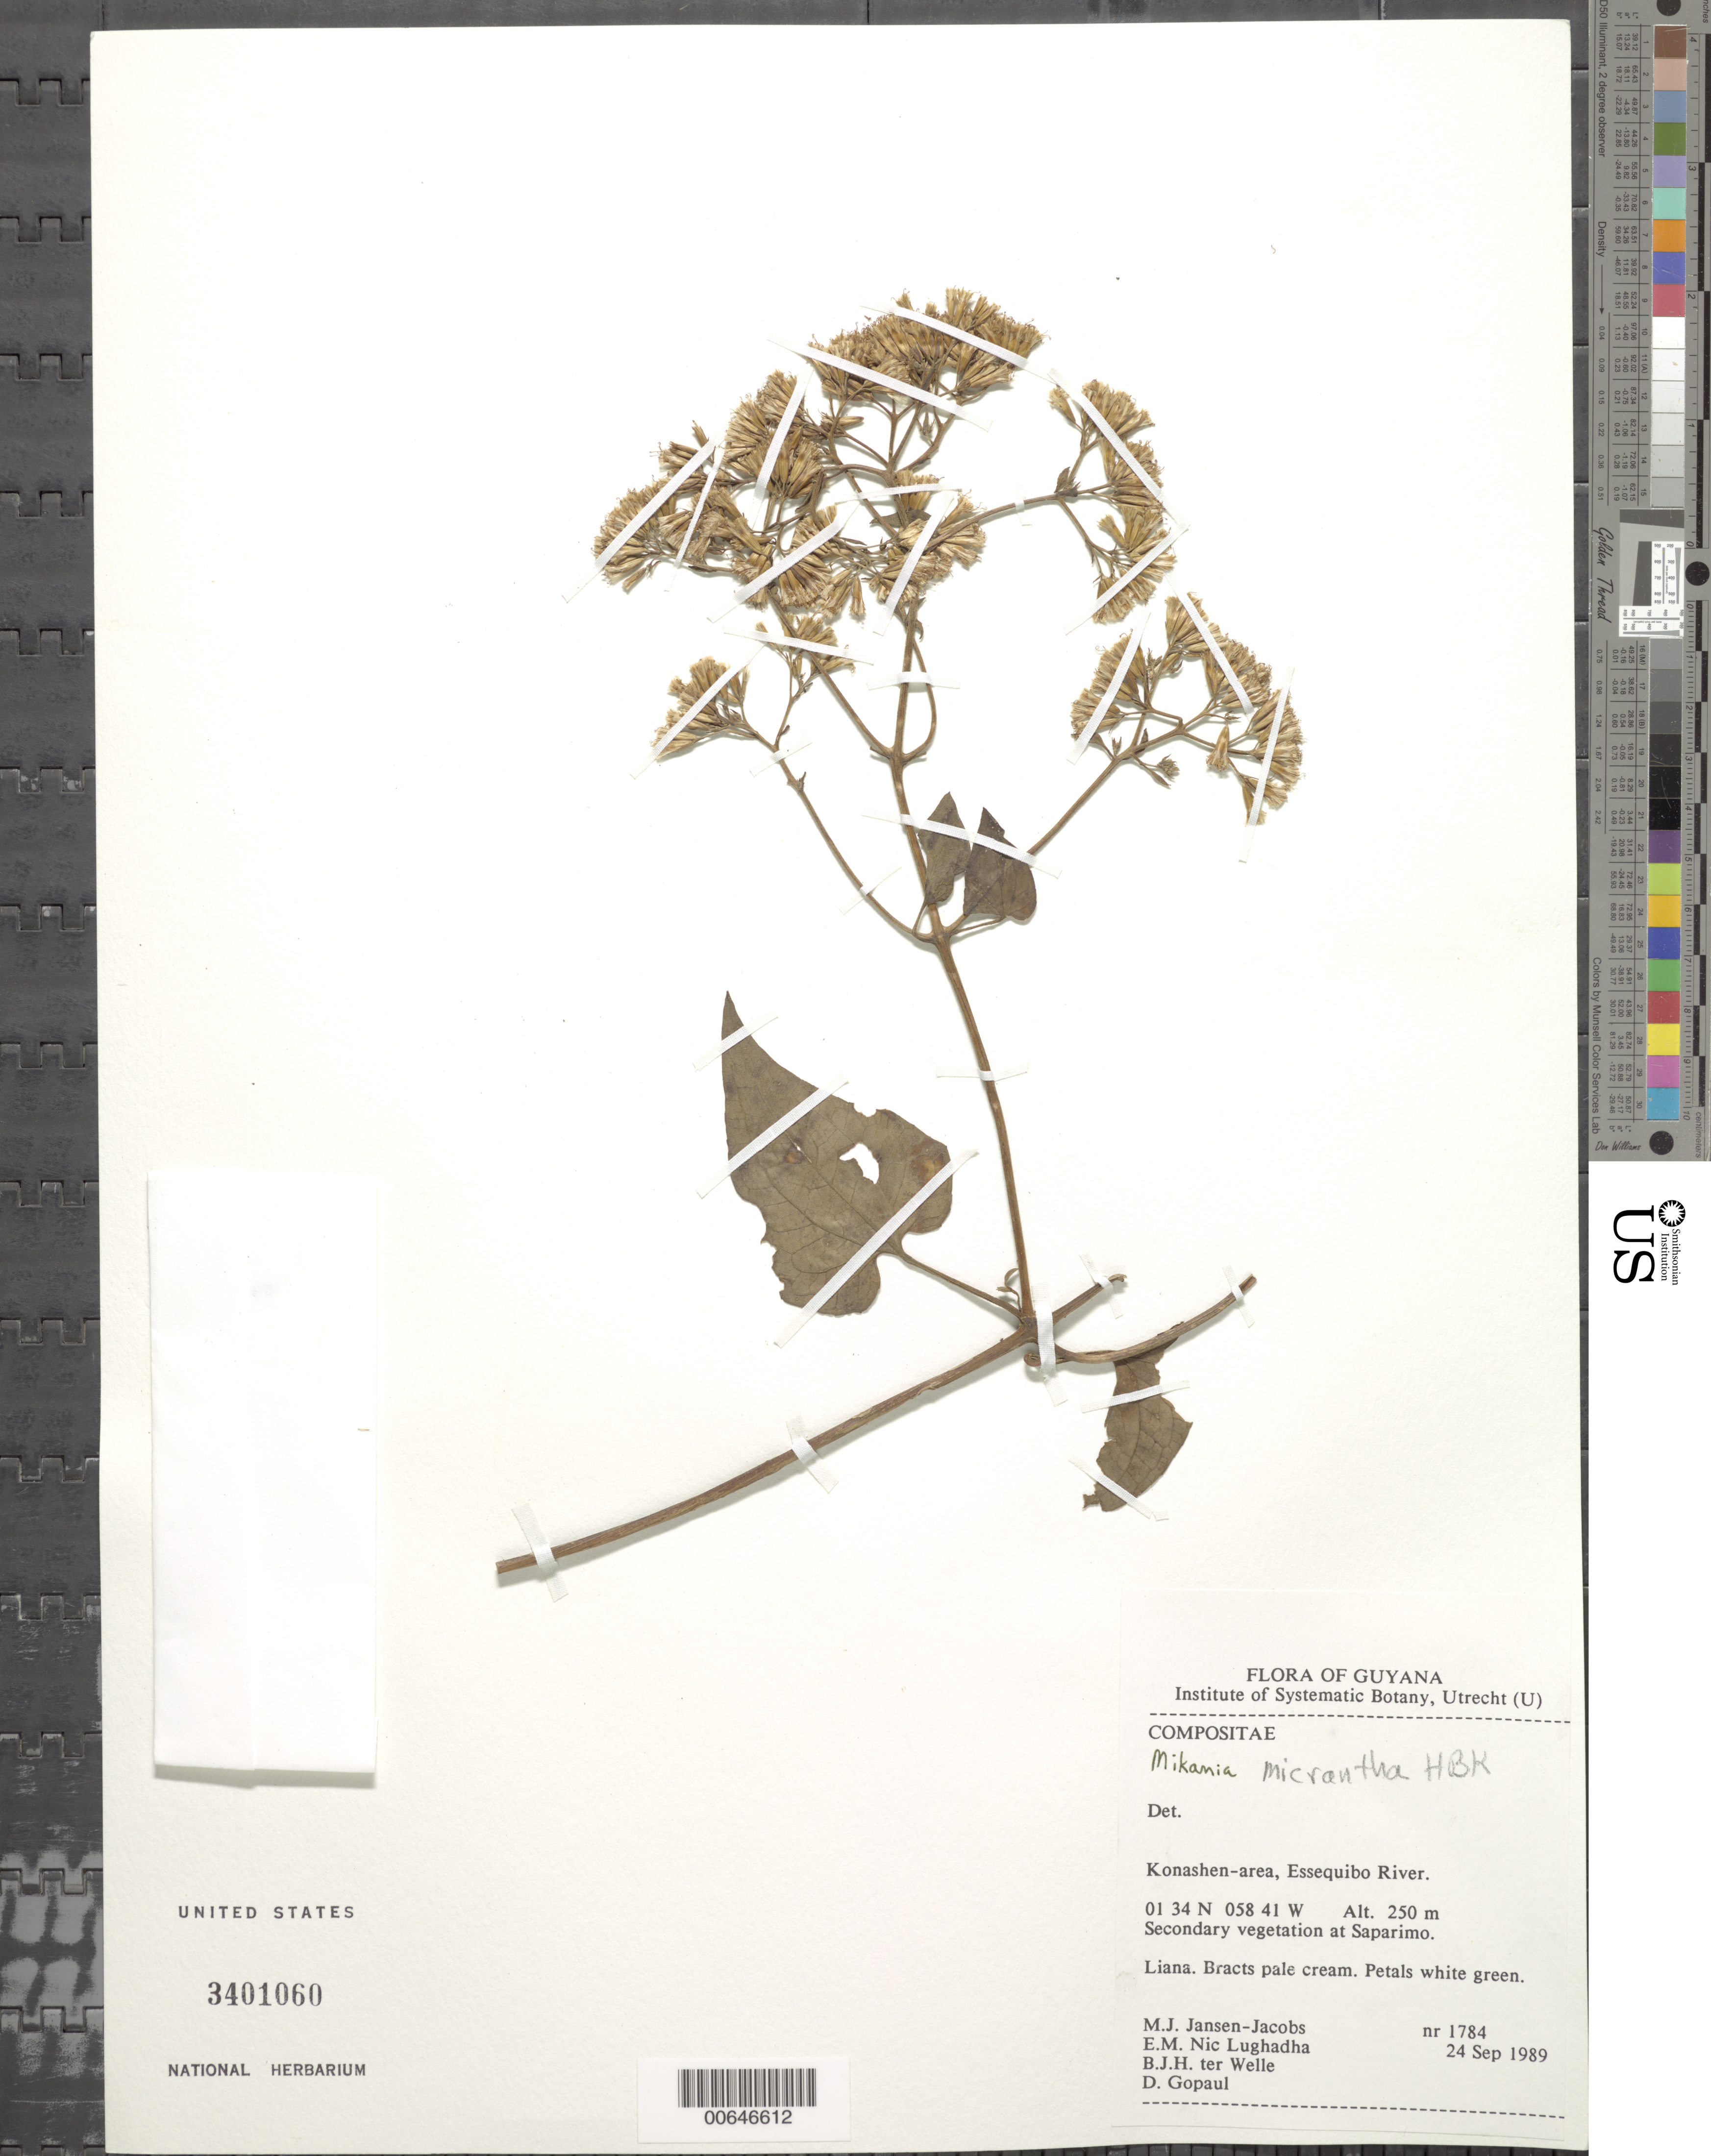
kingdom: Plantae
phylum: Tracheophyta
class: Magnoliopsida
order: Asterales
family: Asteraceae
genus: Mikania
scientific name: Mikania cordifolia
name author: (L. f.) Willd.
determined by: Pruski, J. F.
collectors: M. J. Jansen-Jacobs, E. Nic Lughadha, B. Welle & D. Gopaul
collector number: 1784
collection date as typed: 24-Sep-89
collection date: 1989-09-24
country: Guyana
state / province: U. Takutu-U. Essequibo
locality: Konashen-area, Essequibo River at Saparimo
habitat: Secondary vegetation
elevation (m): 250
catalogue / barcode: US 3401060